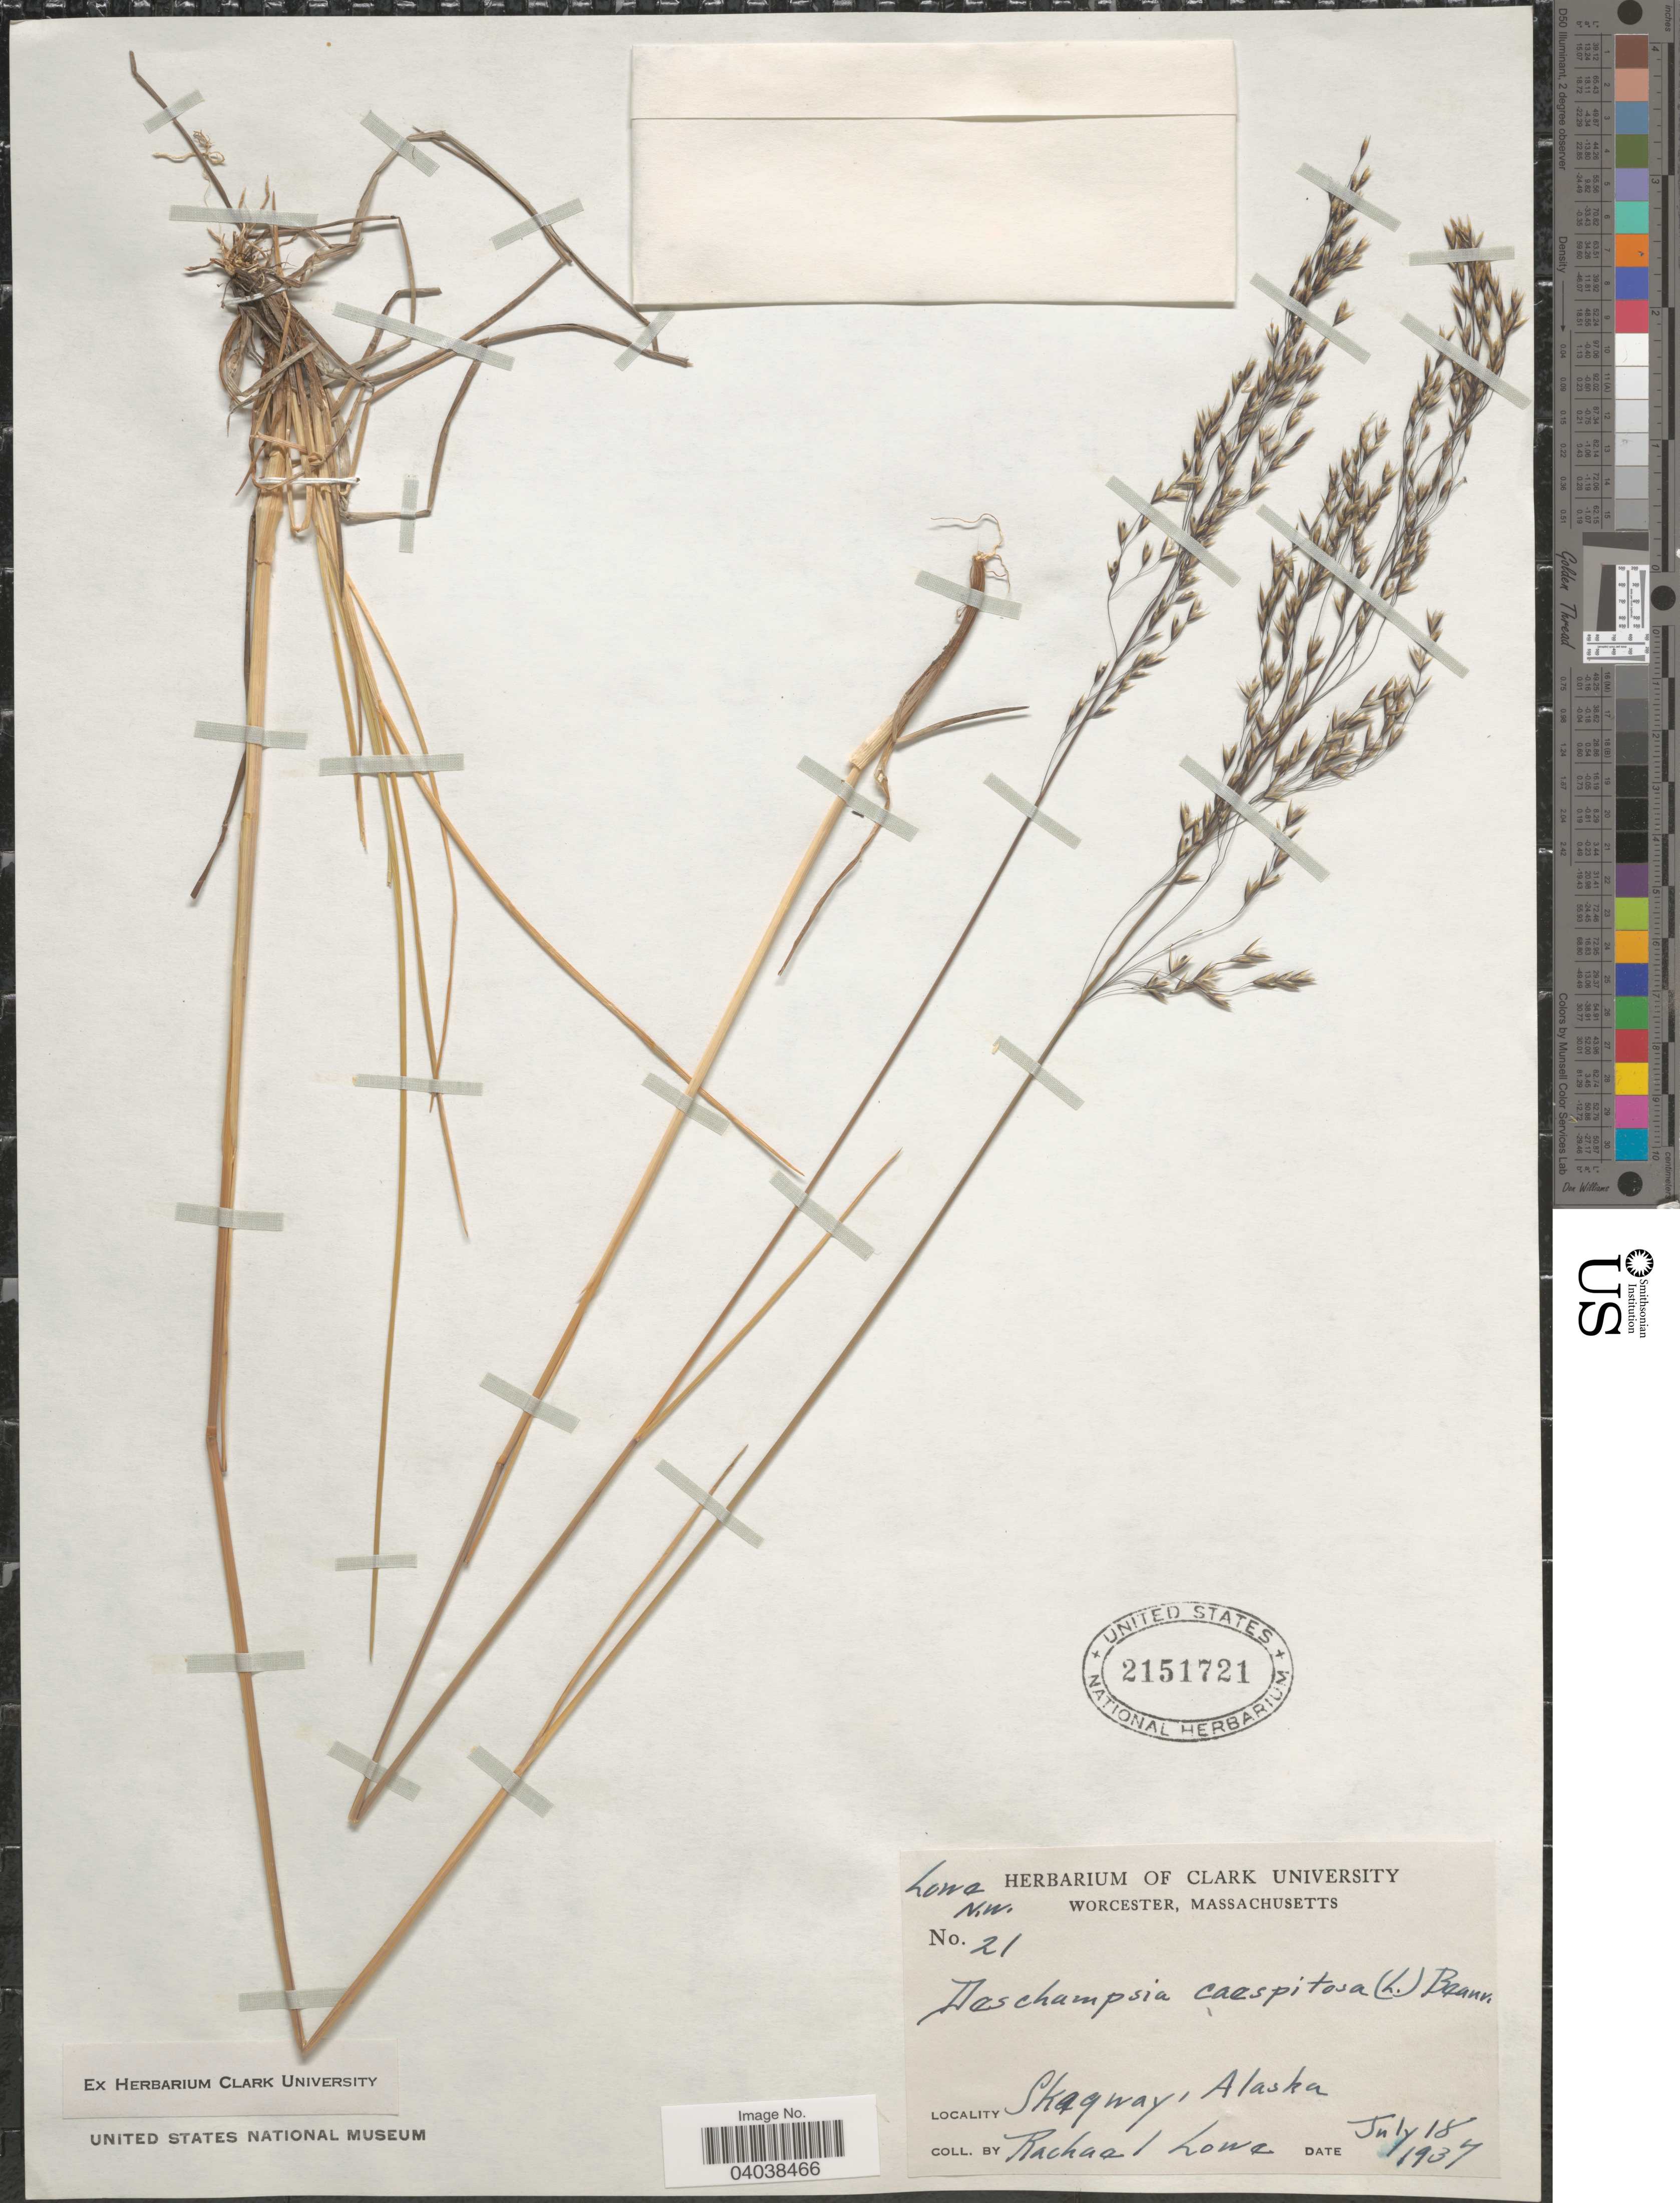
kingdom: Plantae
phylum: Tracheophyta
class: Liliopsida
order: Poales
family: Poaceae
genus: Deschampsia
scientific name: Deschampsia cespitosa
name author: (L.) P. Beauv.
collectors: R. Lowe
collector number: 21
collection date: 1937-07-18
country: United States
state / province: Alaska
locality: Skagway.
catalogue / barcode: US 2151721